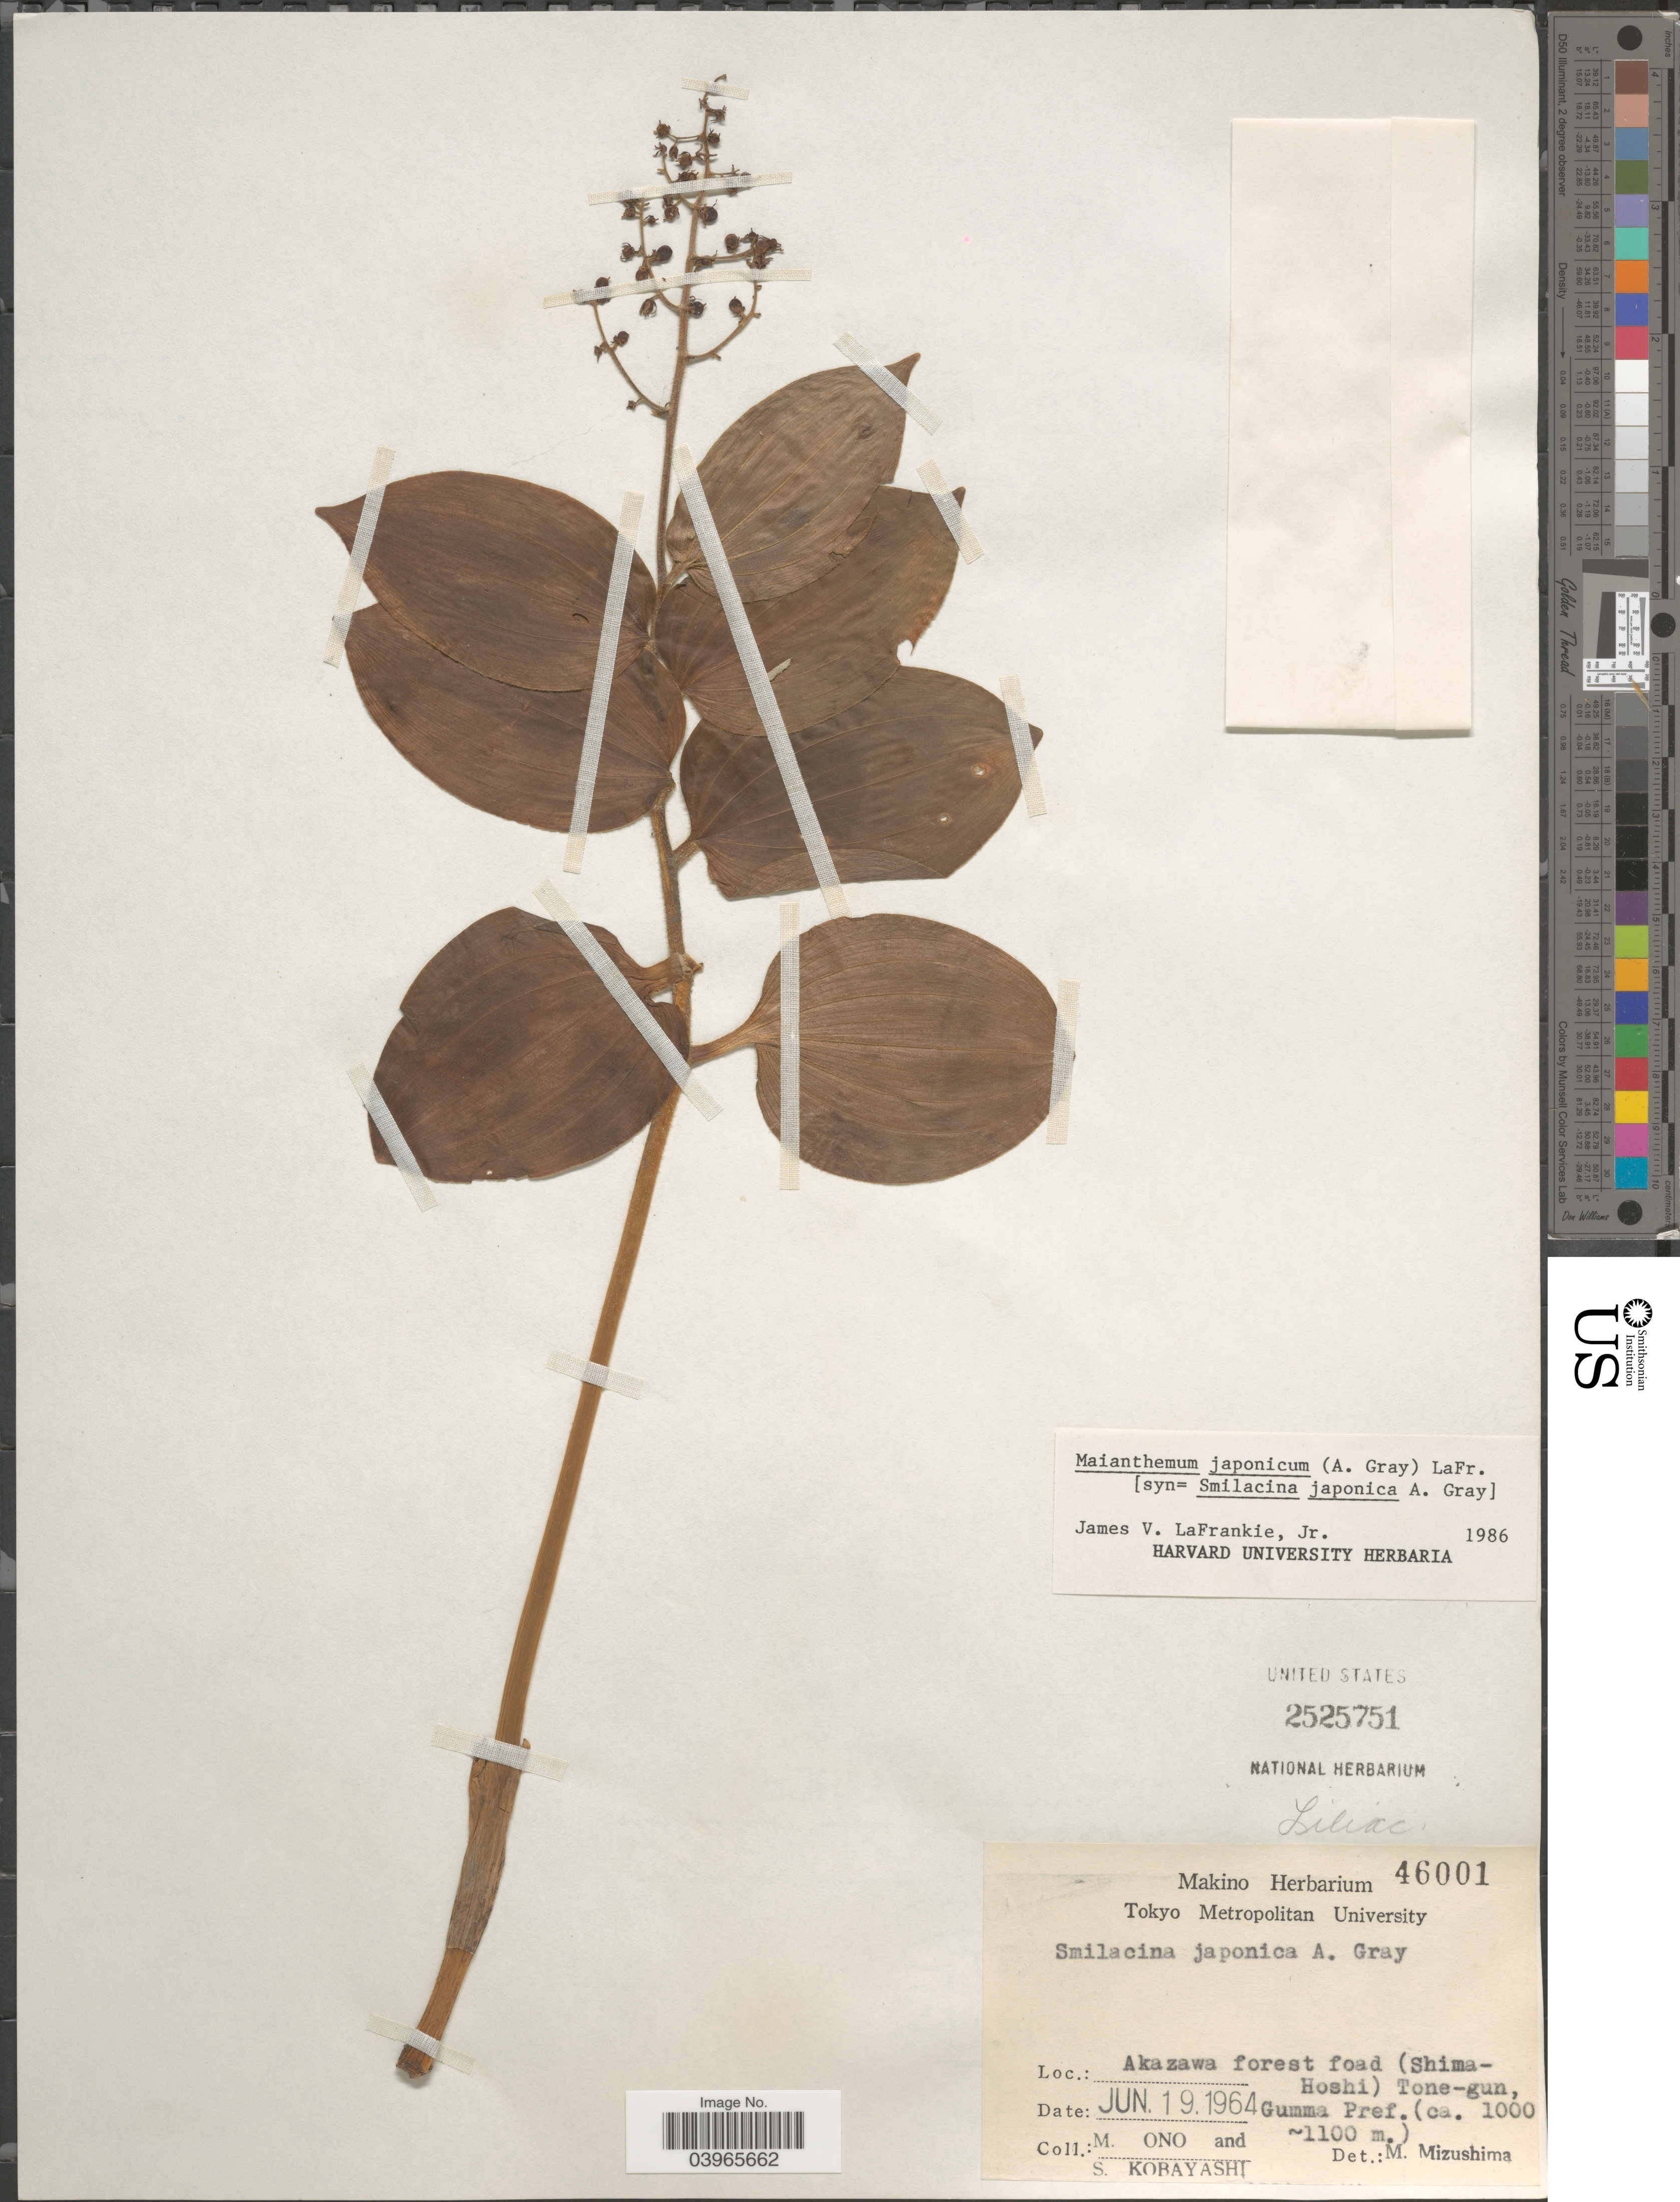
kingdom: Plantae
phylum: Tracheophyta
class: Liliopsida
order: Asparagales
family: Asparagaceae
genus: Maianthemum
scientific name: Maianthemum japonicum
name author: (A. Gray) La Frankie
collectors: M. Ono & S. Kobayashi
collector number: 46001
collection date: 1964-06-19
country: Japan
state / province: Tokyo, Federal City of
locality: Akazawa forest foad (Shima-Hoshi) Tone-gun, Gumma Pref.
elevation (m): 1000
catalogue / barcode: US 2525751